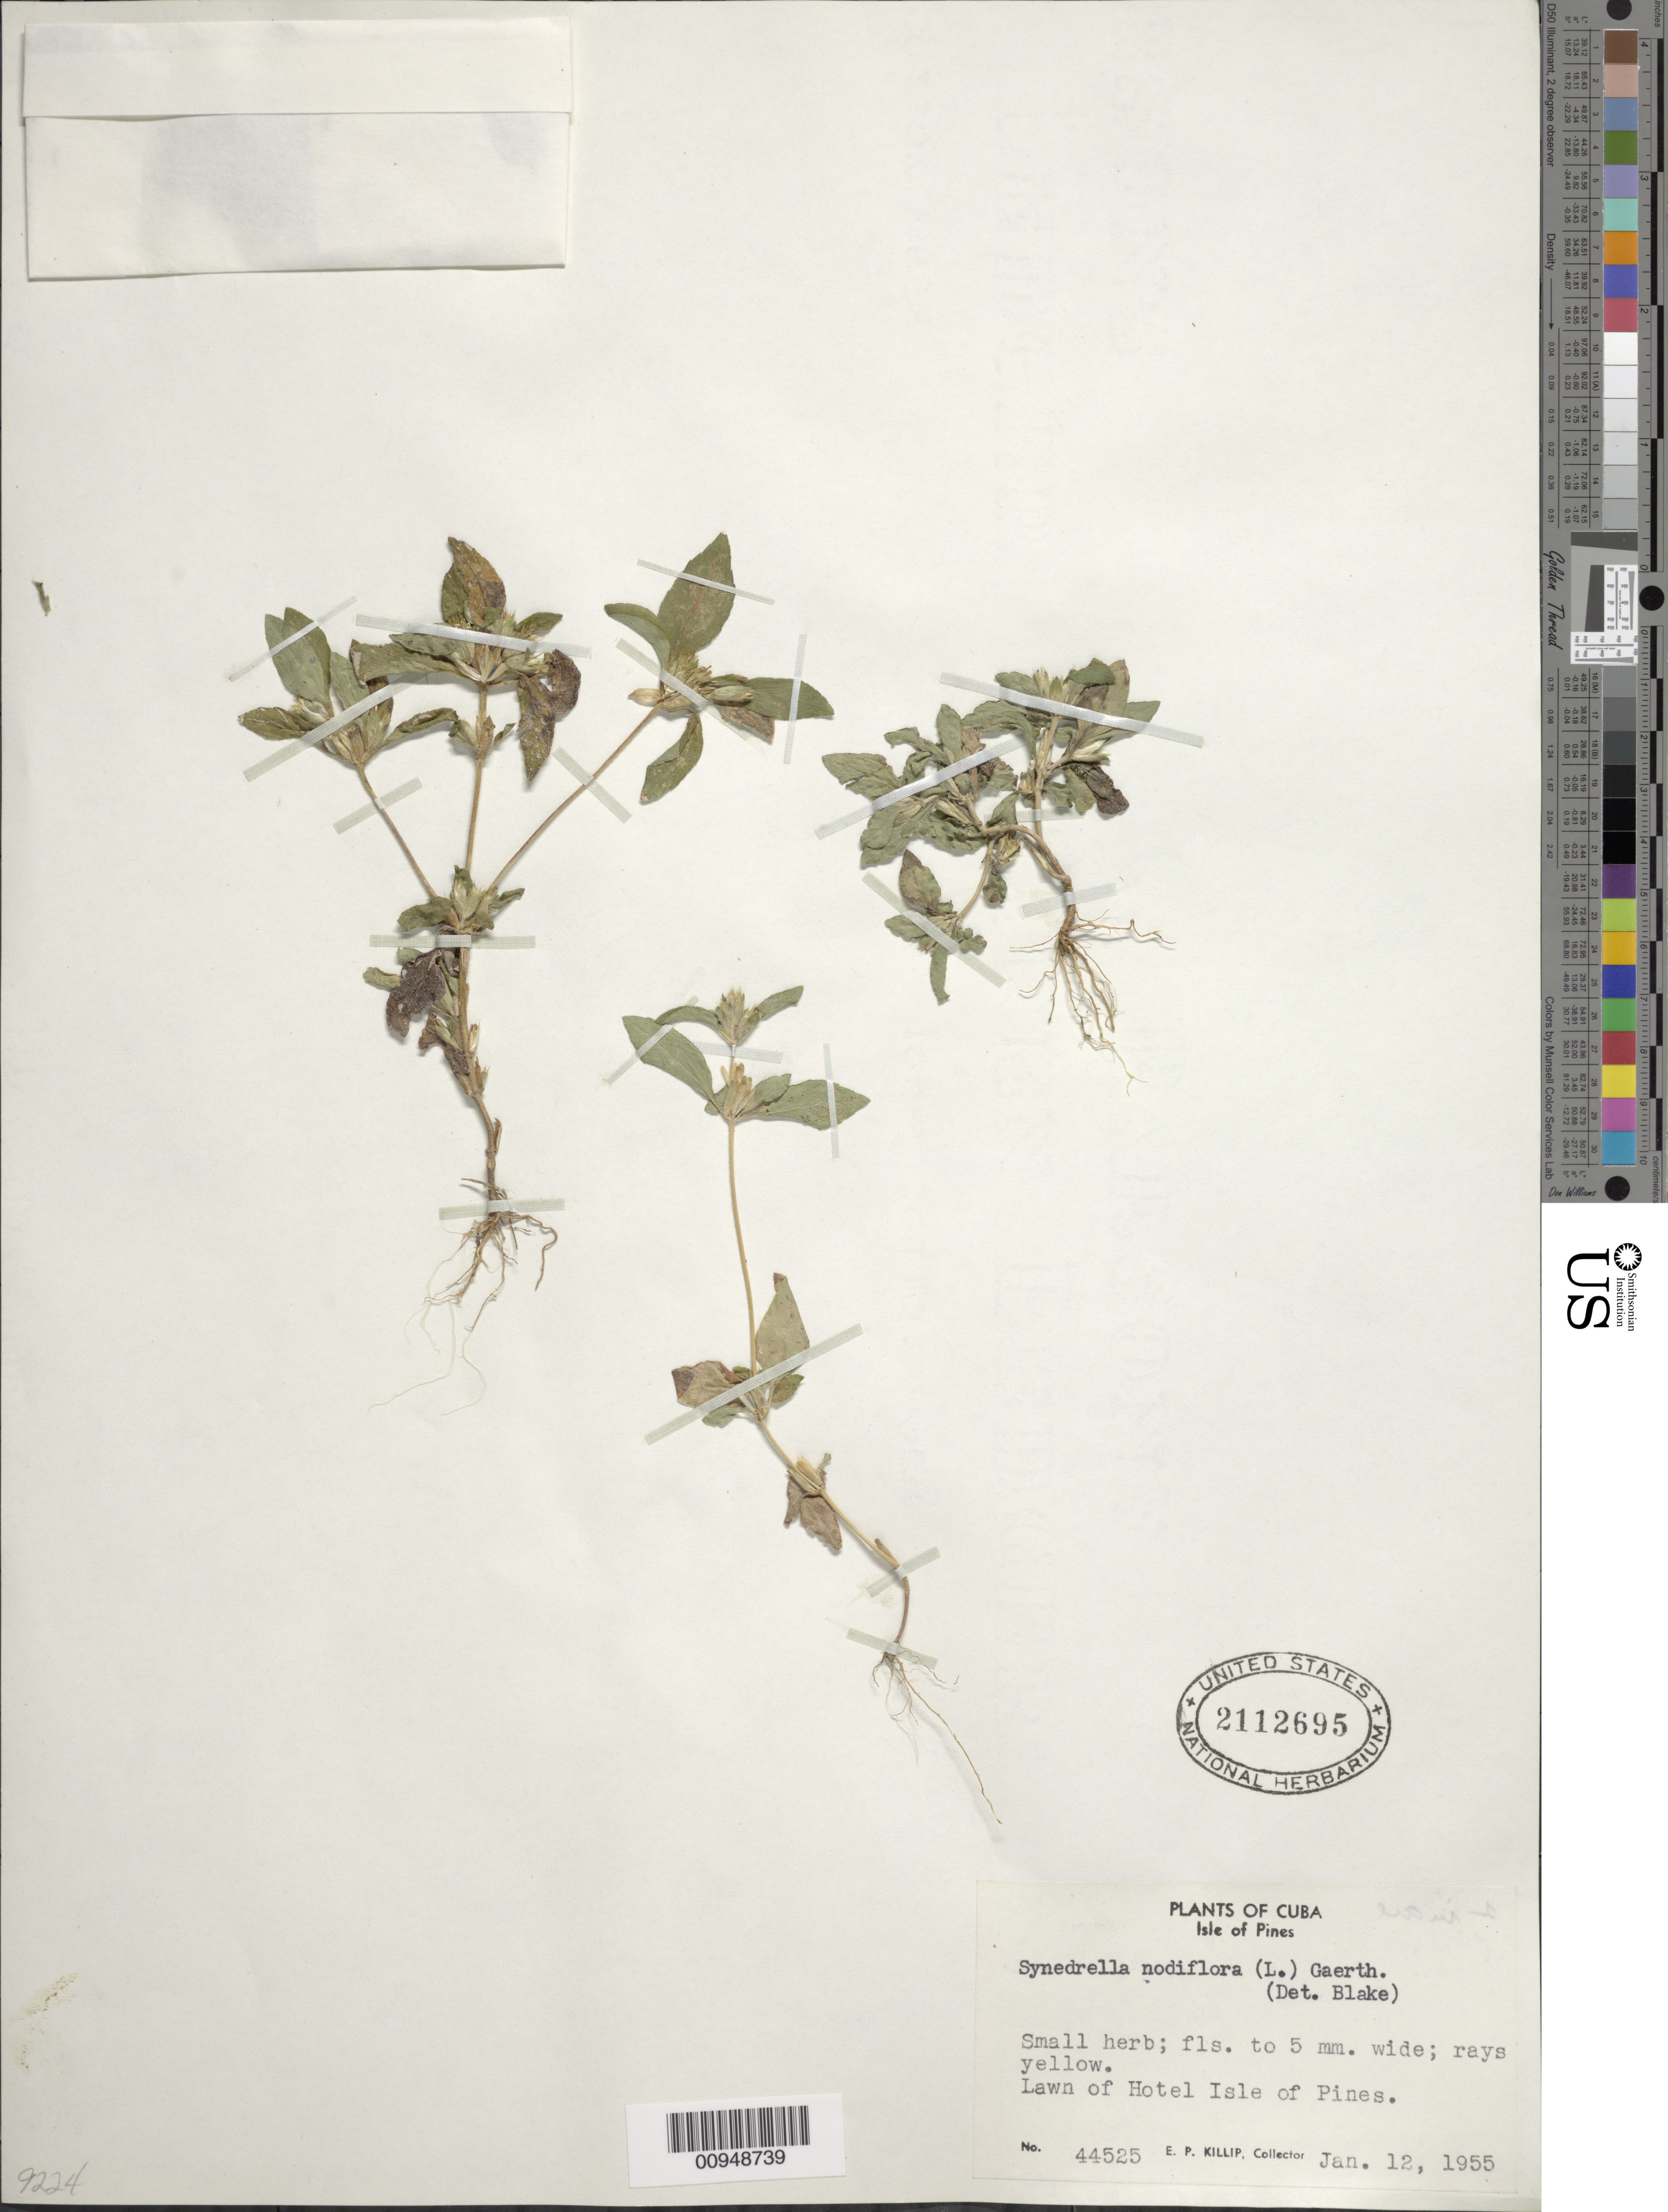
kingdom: Plantae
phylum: Tracheophyta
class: Magnoliopsida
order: Asterales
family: Asteraceae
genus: Synedrella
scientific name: Synedrella nodiflora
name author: (L.) Gaertn.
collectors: E. P. Killip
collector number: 44525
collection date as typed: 12 Jan 1955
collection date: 1955-01-12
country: Cuba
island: Isla de la Juventud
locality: lawn of Hotel Isle of Pines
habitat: Lawn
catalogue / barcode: US 2112695